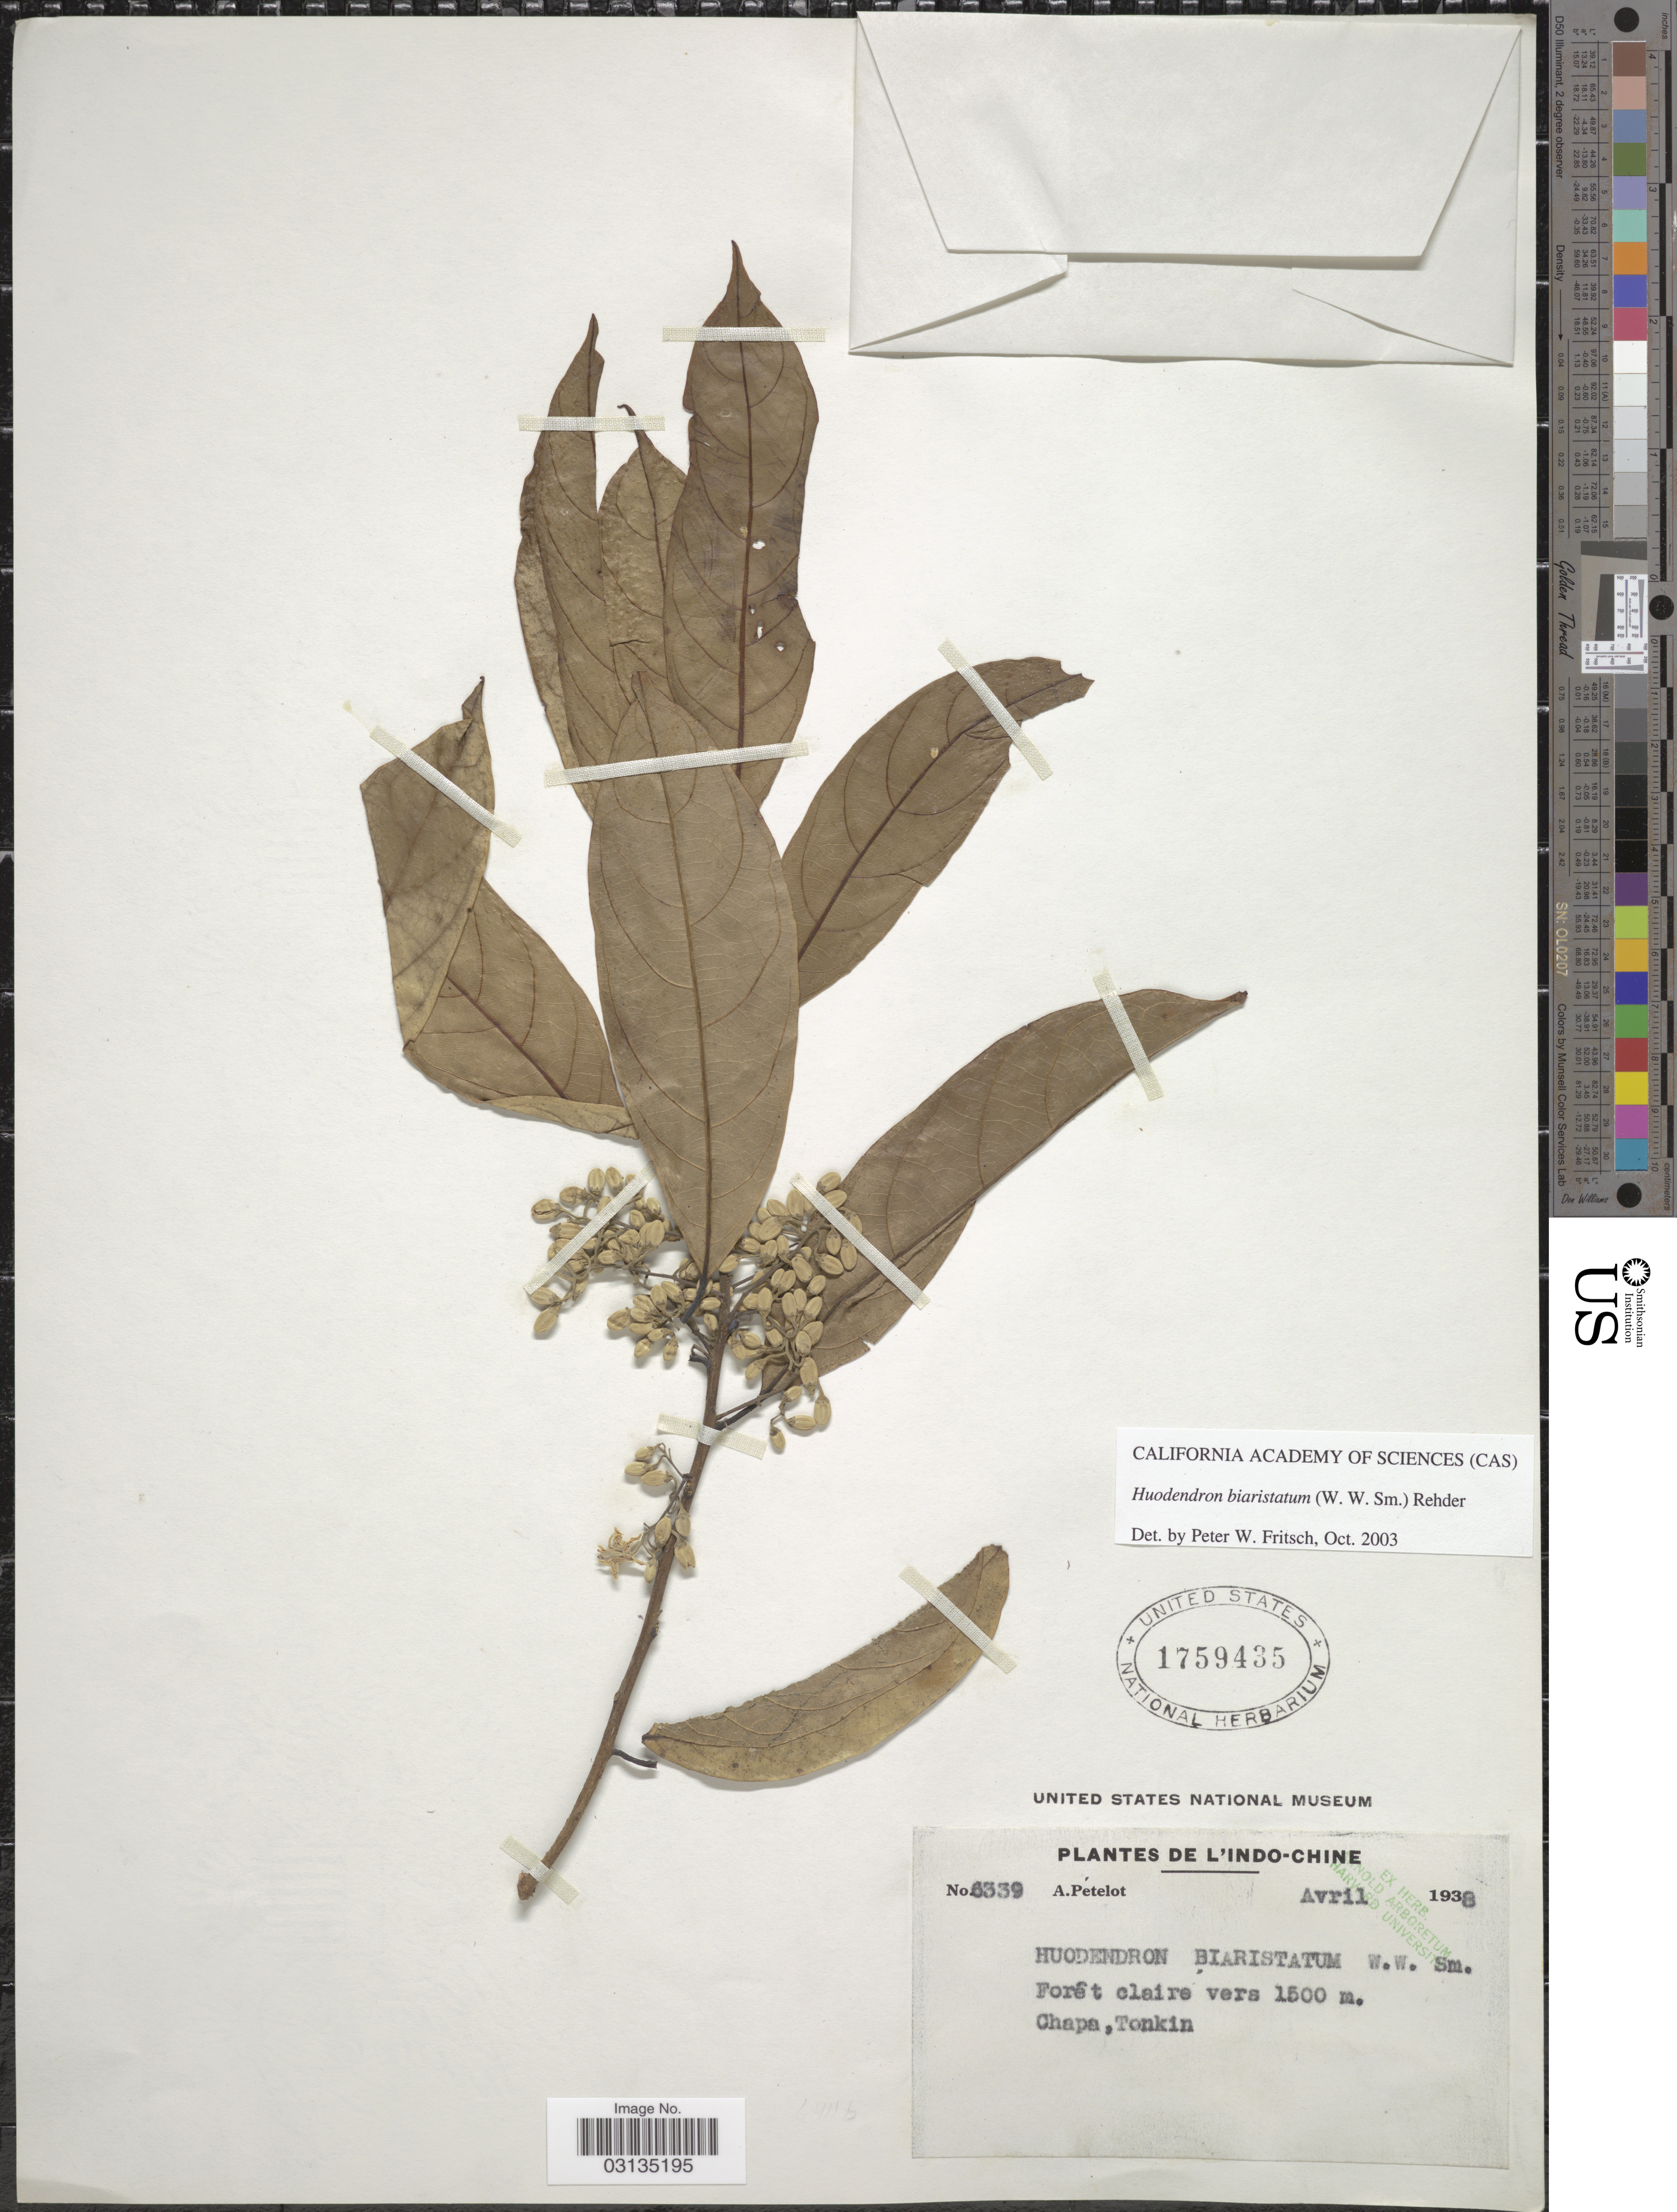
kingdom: Plantae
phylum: Tracheophyta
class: Magnoliopsida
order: Ericales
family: Styracaceae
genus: Huodendron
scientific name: Huodendron biaristatum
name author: (W.W. Sm.) Rehder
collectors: A. Petelot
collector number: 6339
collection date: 1938-04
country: Vietnam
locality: L'Indo-Chine, Chapa, Tonkin.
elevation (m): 1500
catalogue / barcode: US 1759435